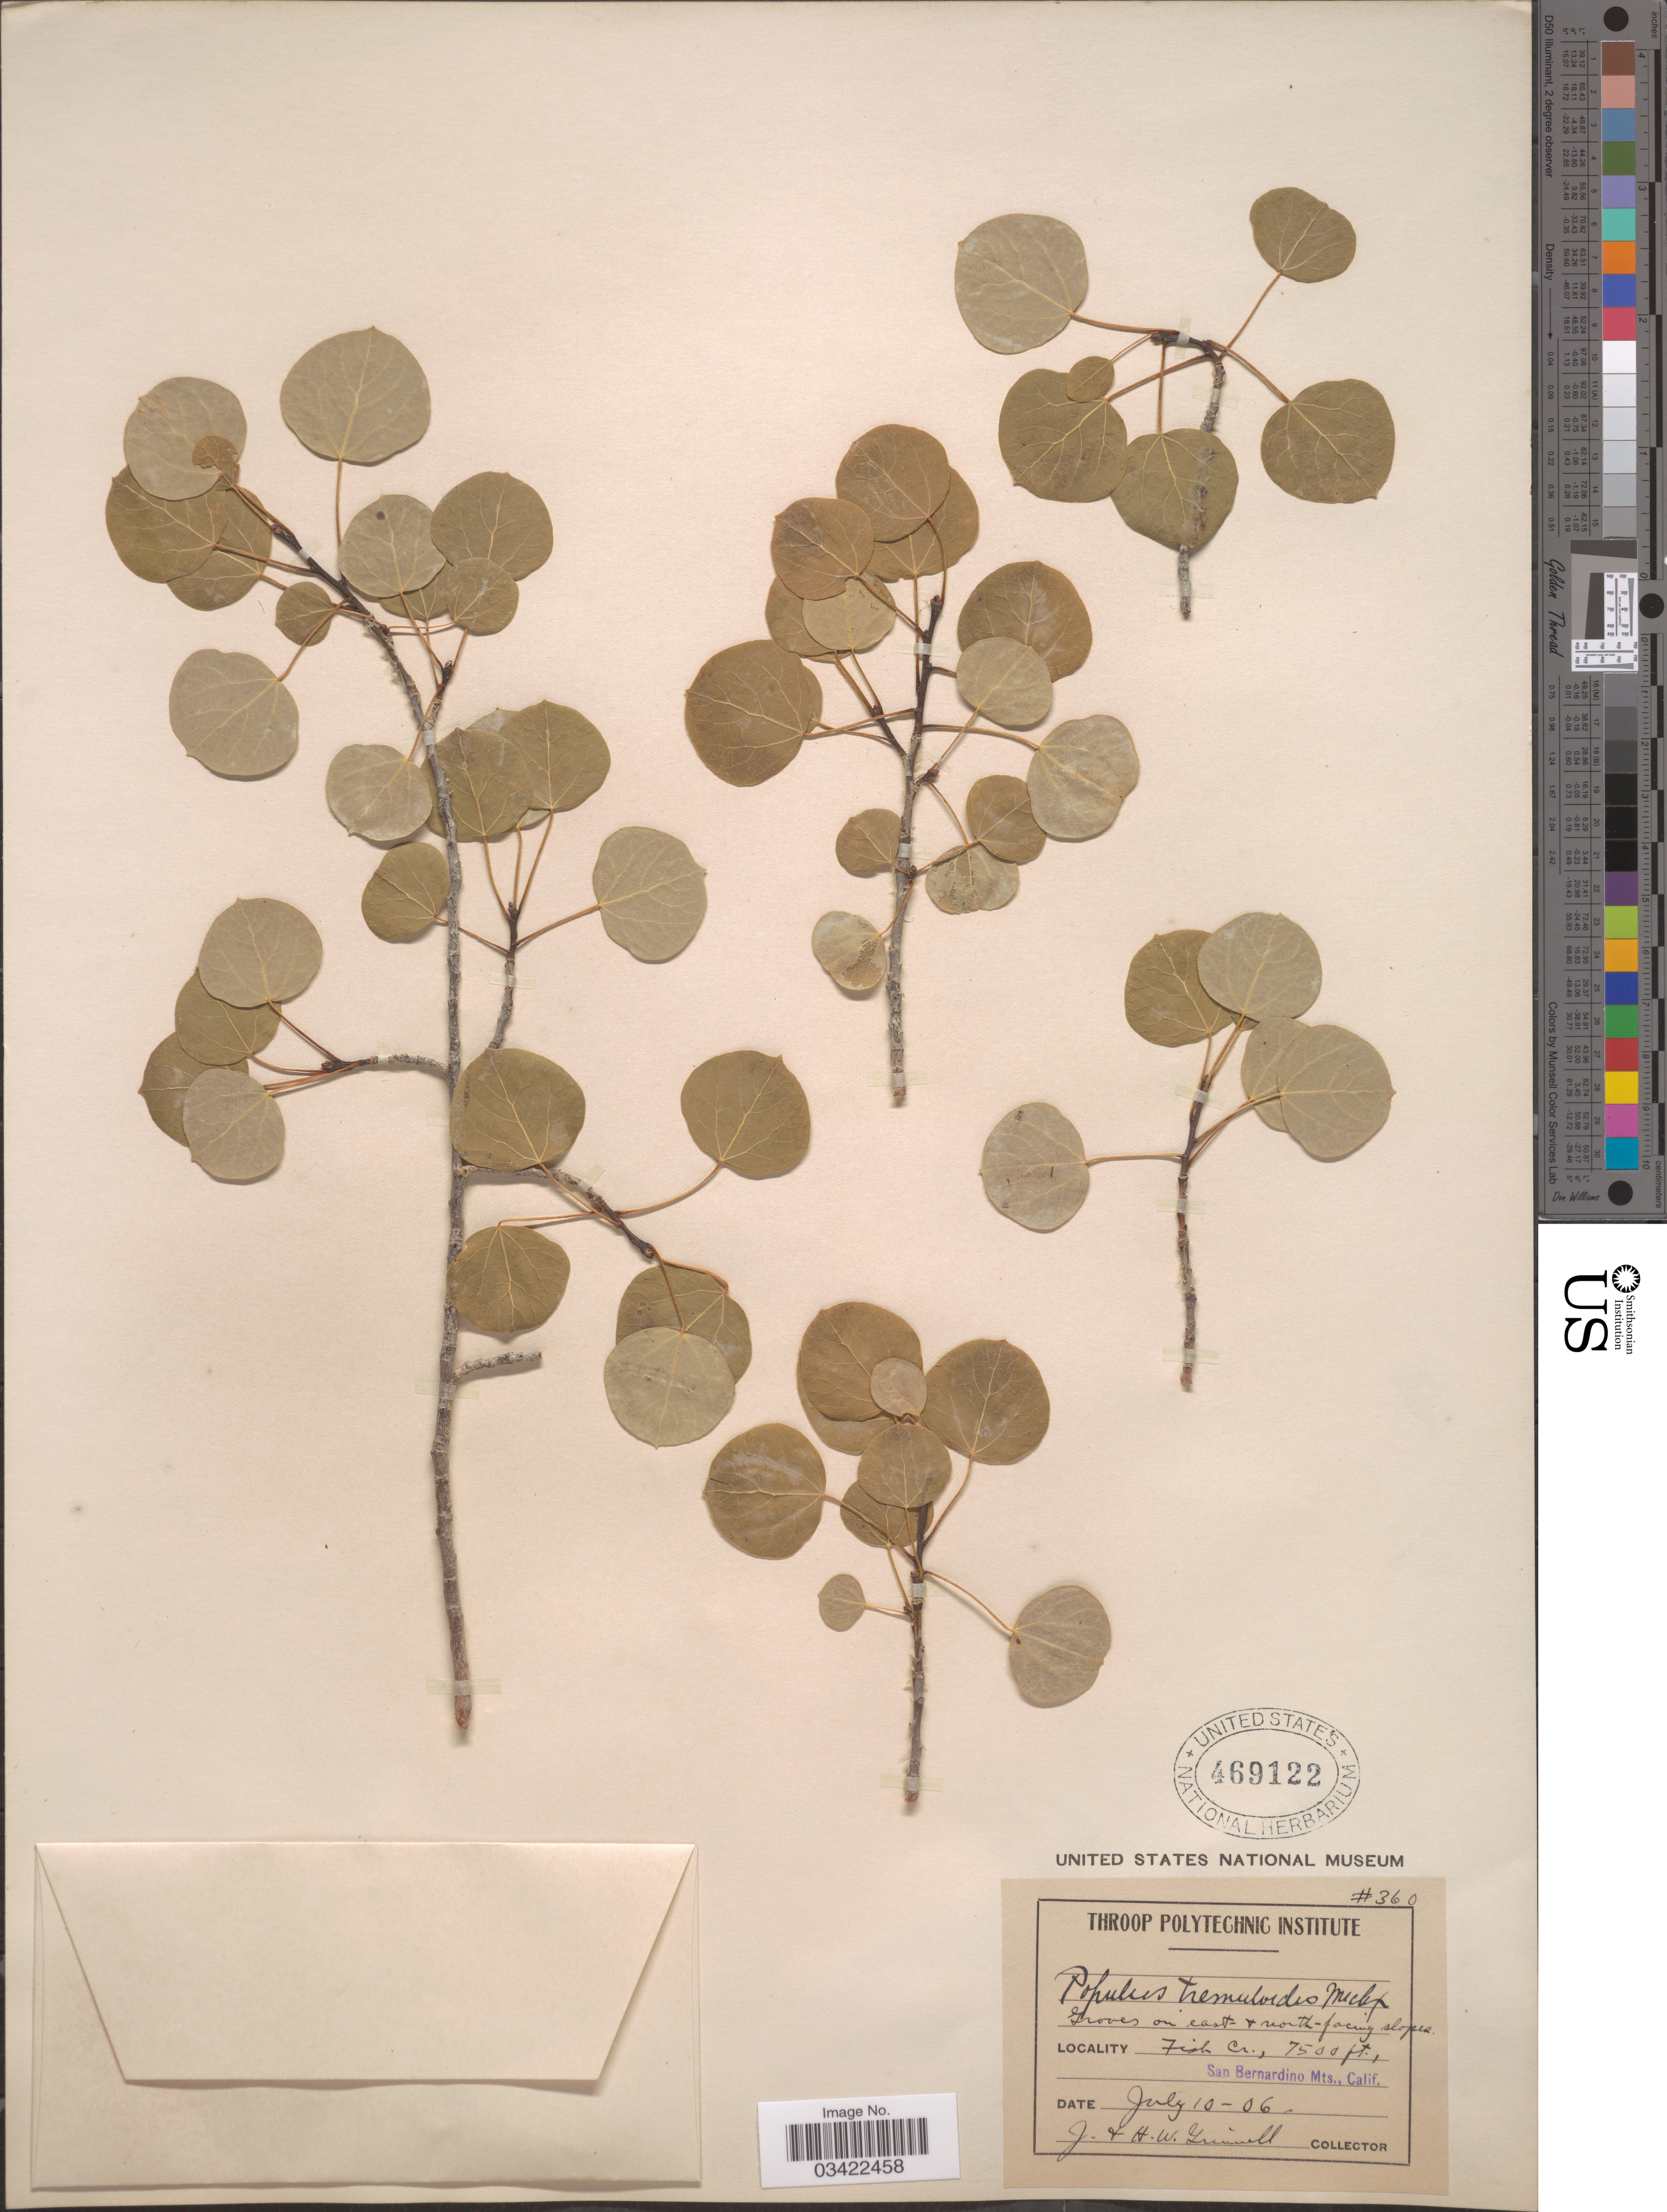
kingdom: Plantae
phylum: Tracheophyta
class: Magnoliopsida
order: Malpighiales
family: Salicaceae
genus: Populus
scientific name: Populus tremuloides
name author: Michx.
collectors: J. Grinnell & H. Grinnell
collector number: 360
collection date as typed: Transcribed d/m/y: 10/7/6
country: United States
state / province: California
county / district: San Bernardino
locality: East- & north-facing slopes. Fish Cr. San Bernardino Mts.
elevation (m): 2286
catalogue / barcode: US 469122